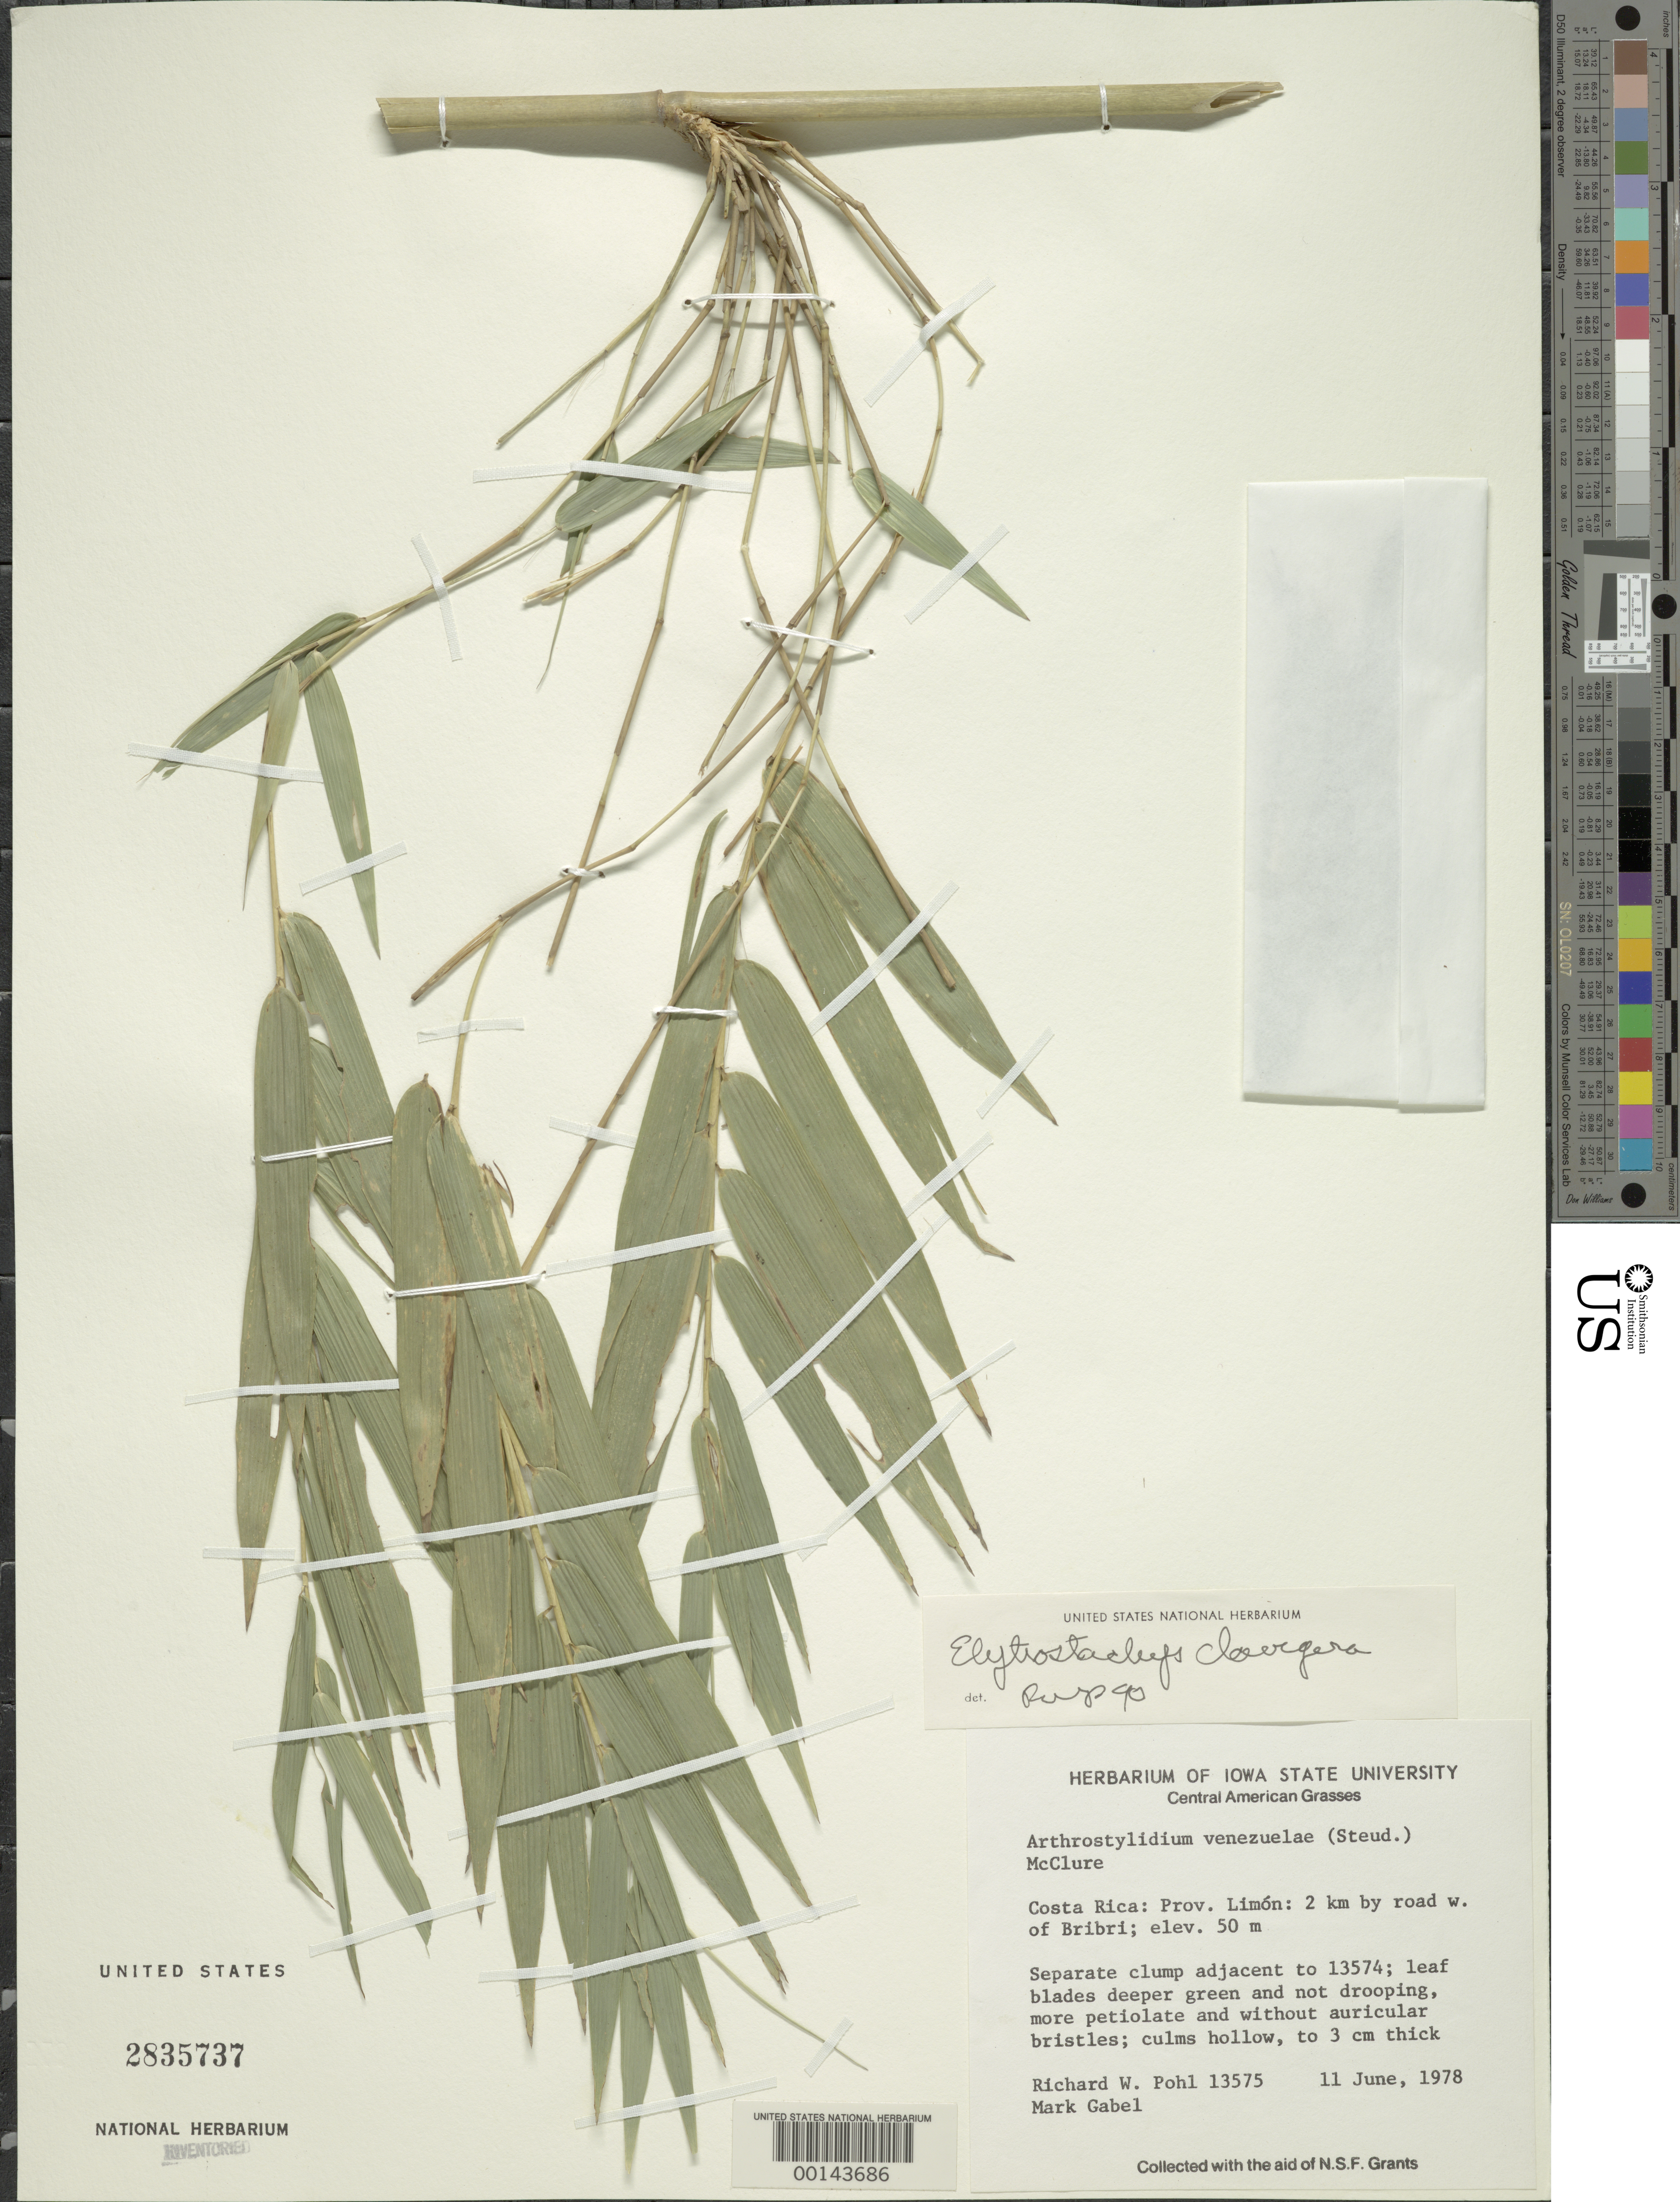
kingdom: Plantae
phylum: Tracheophyta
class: Liliopsida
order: Poales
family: Poaceae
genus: Elytrostachys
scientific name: Elytrostachys clavigera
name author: McClure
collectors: R. W. Pohl & M. Gabel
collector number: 13575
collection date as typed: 11 Jun 1978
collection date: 1978-06-11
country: Costa Rica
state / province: Limón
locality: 2 km by road w of bribri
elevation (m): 50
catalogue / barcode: US 2835737